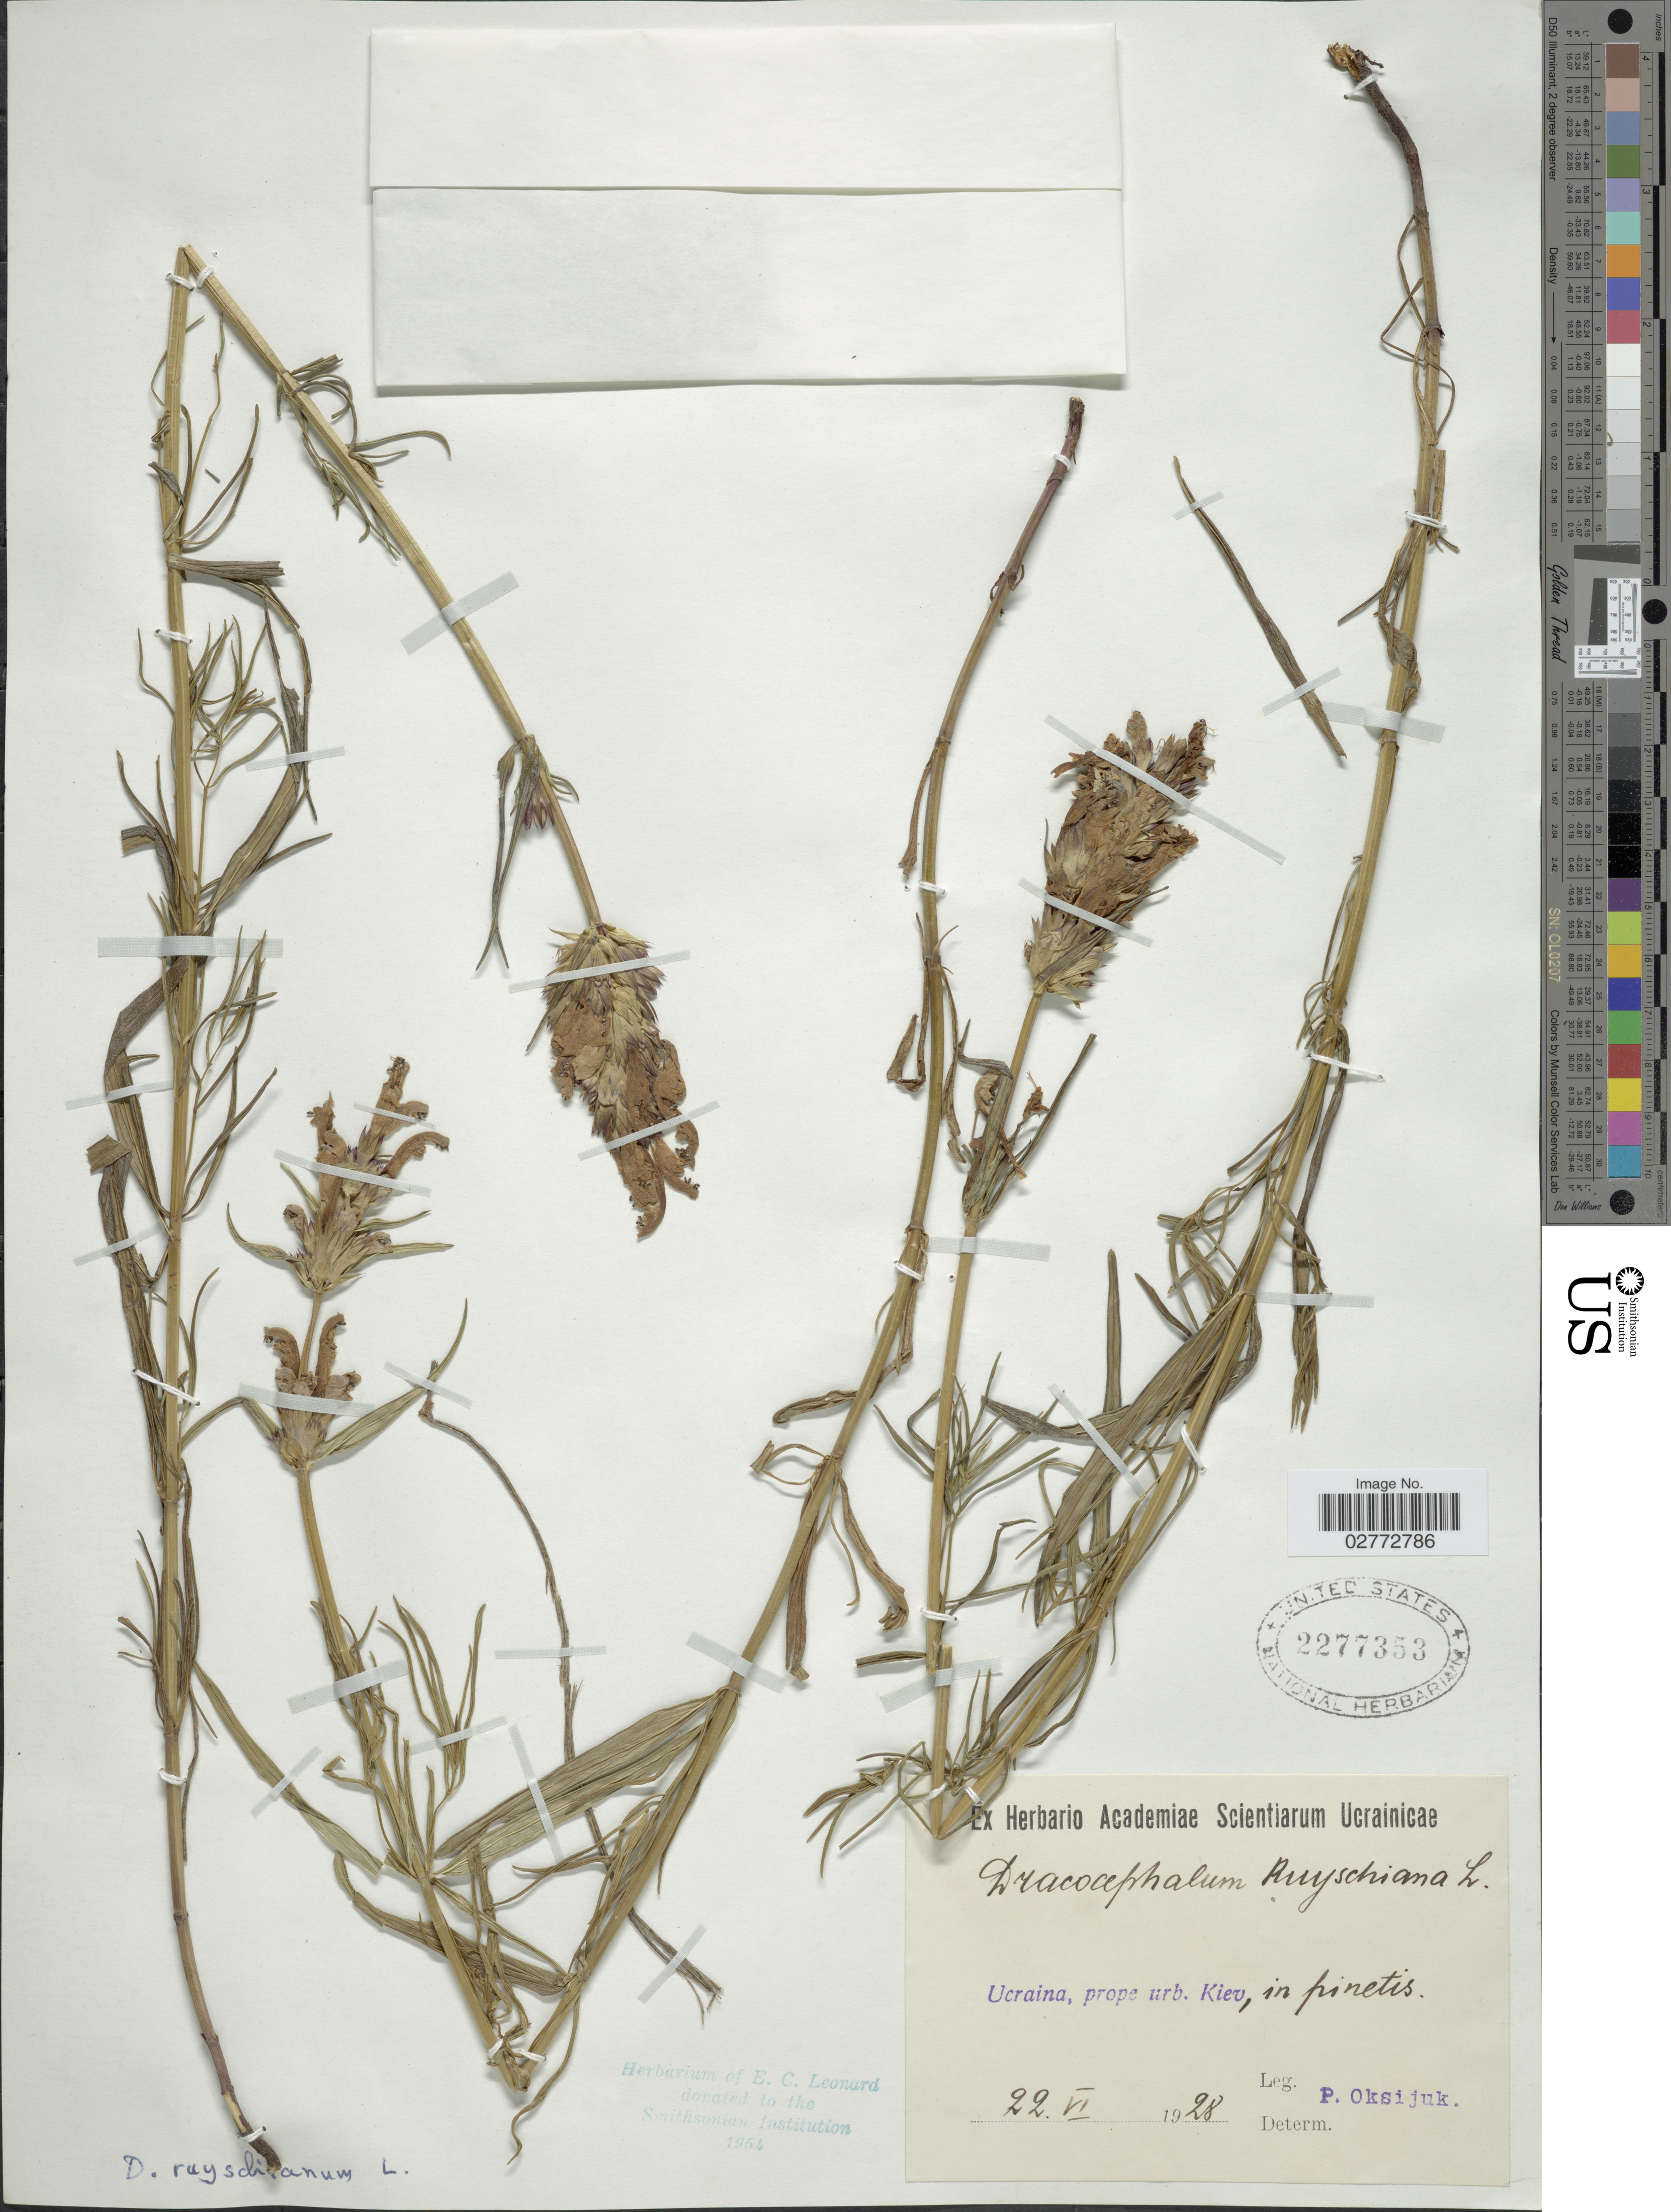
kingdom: Plantae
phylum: Tracheophyta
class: Magnoliopsida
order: Lamiales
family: Lamiaceae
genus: Dracocephalum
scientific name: Dracocephalum ruyschiana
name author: L.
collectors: P. Oksijuk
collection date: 1928-06-22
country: Ukraine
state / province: Kiev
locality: Ucraina, prope urb. Kiev, in pinetis.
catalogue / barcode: US 2277353